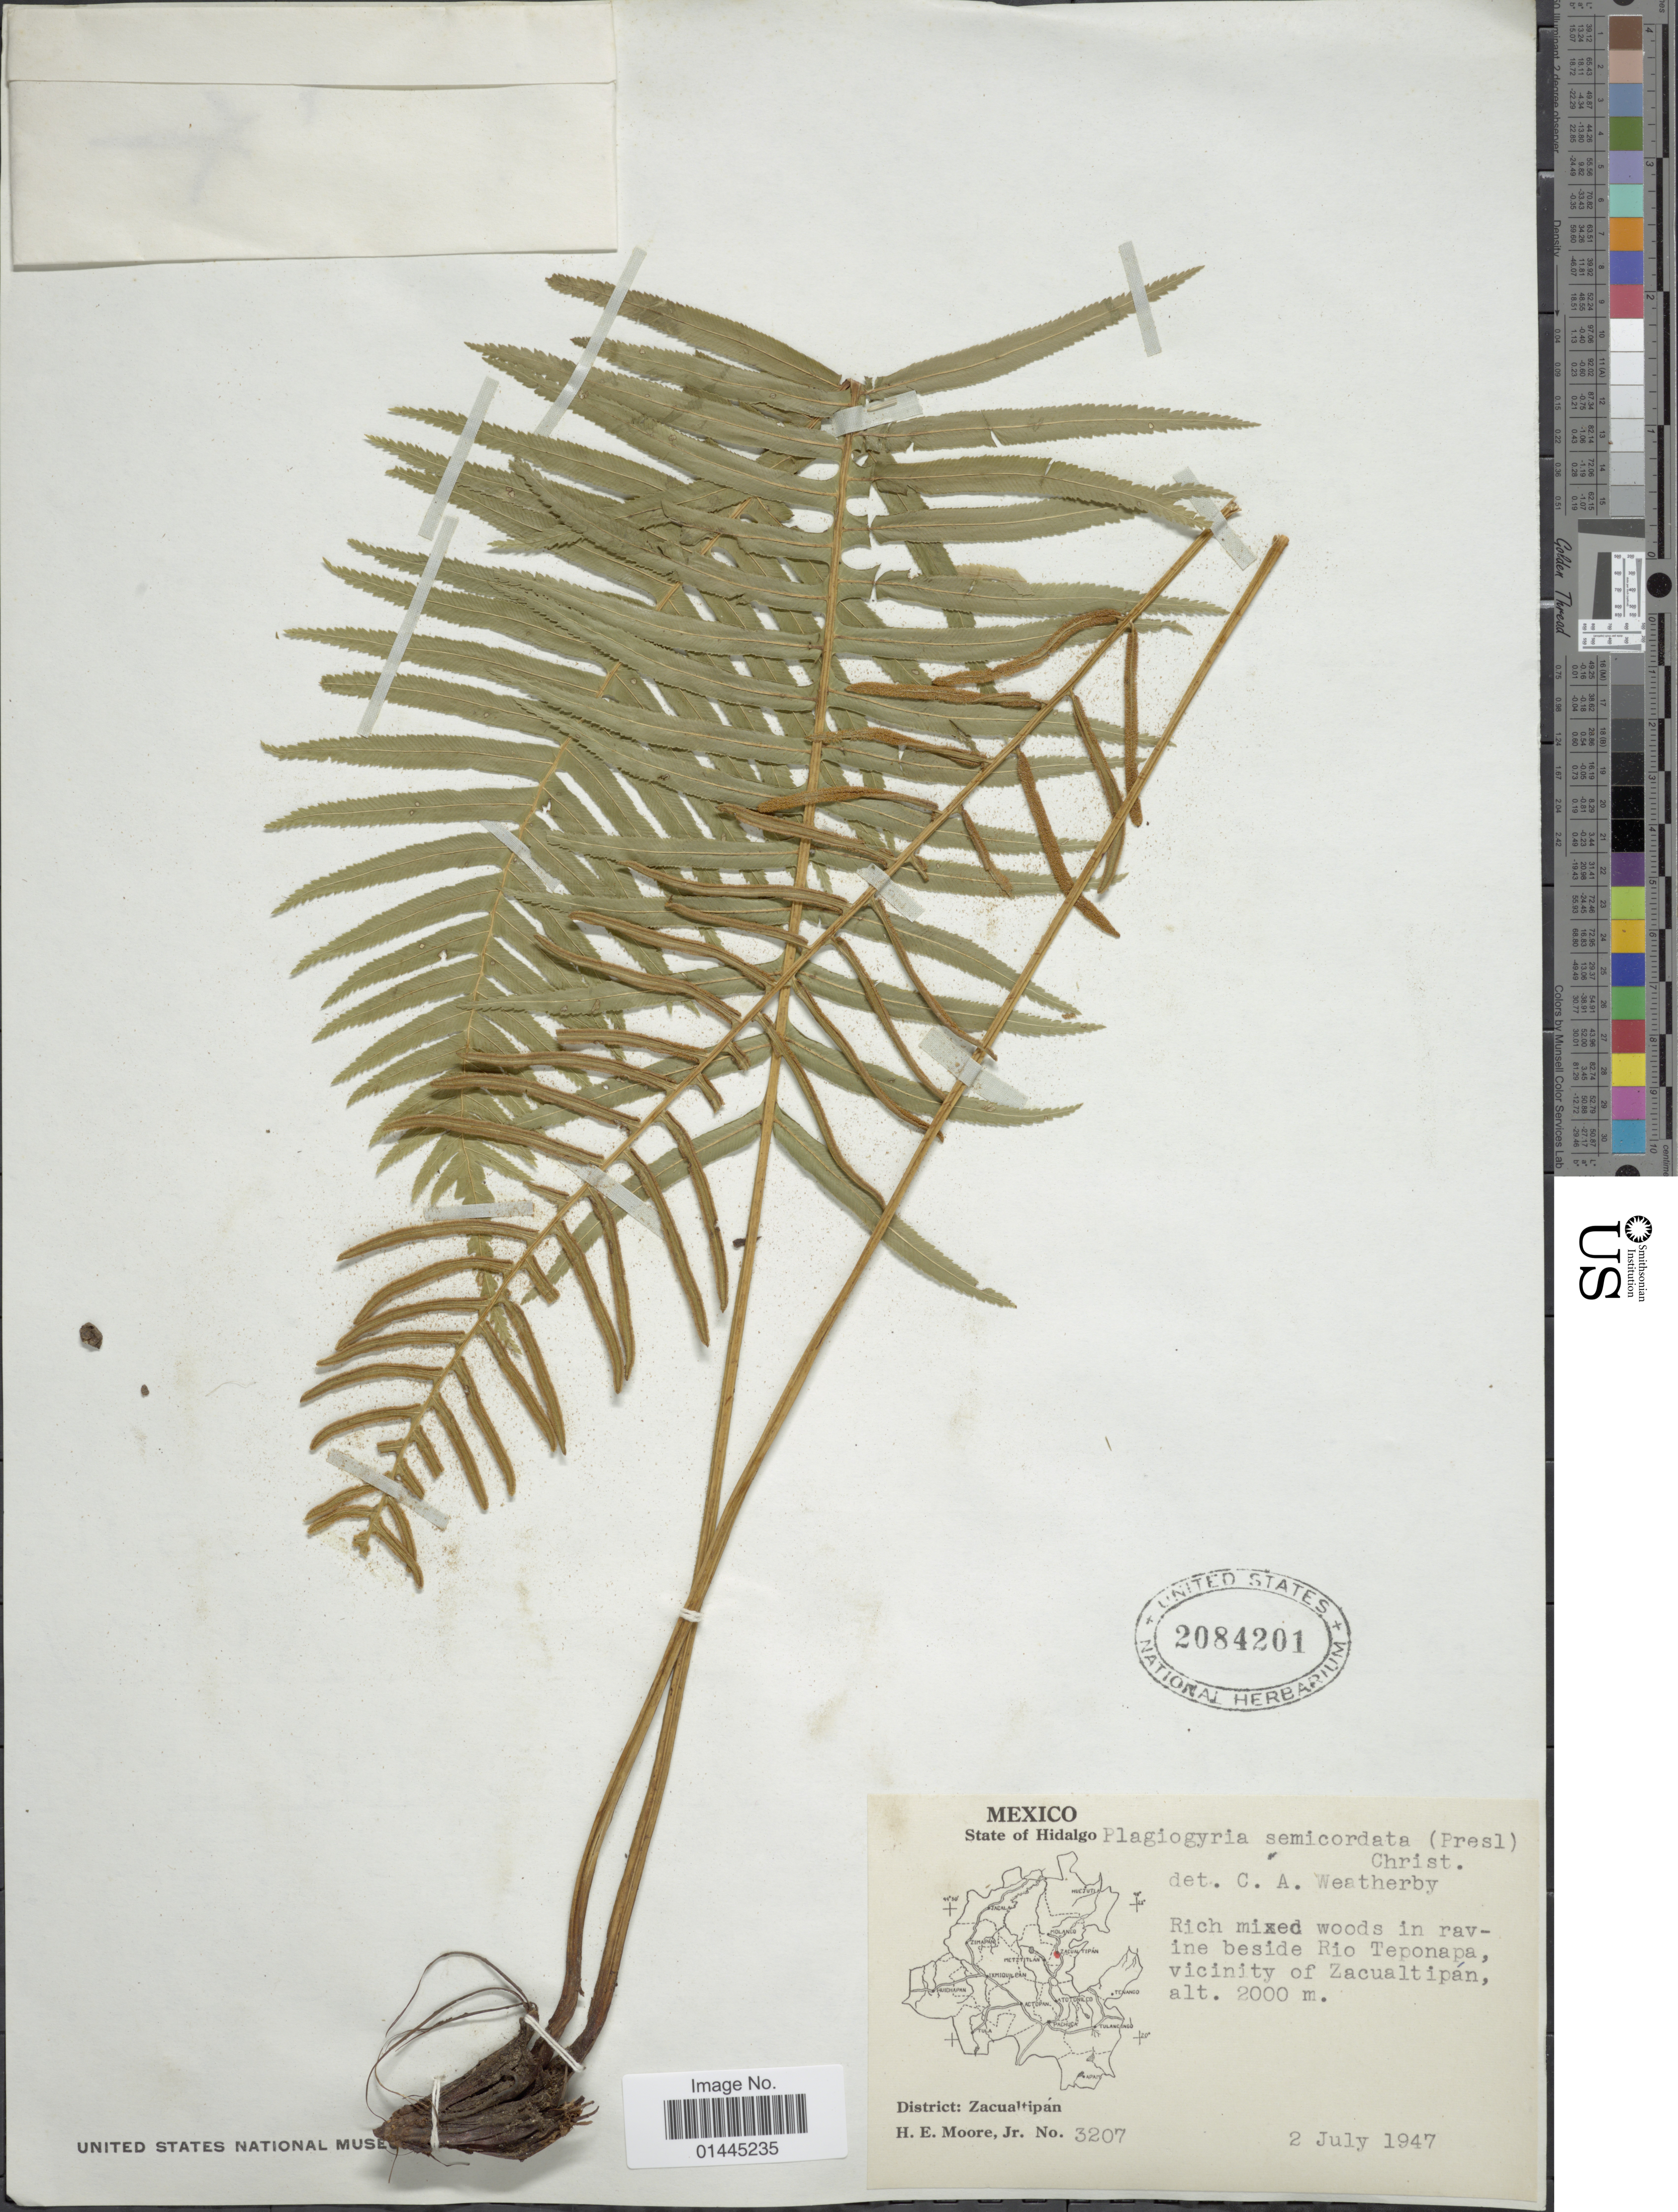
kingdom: Plantae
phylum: Tracheophyta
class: Polypodiopsida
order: Cyatheales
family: Plagiogyriaceae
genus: Plagiogyria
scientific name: Plagiogyria semicordata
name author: (C. Presl) Christ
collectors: H. Moore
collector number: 3207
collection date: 1947-07-02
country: Mexico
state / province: Hidalgo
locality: In ravine beside Rio Teponapa, vicinity of Zacualtipan, District: Zacualtipan.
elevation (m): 2000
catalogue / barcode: US 2084201